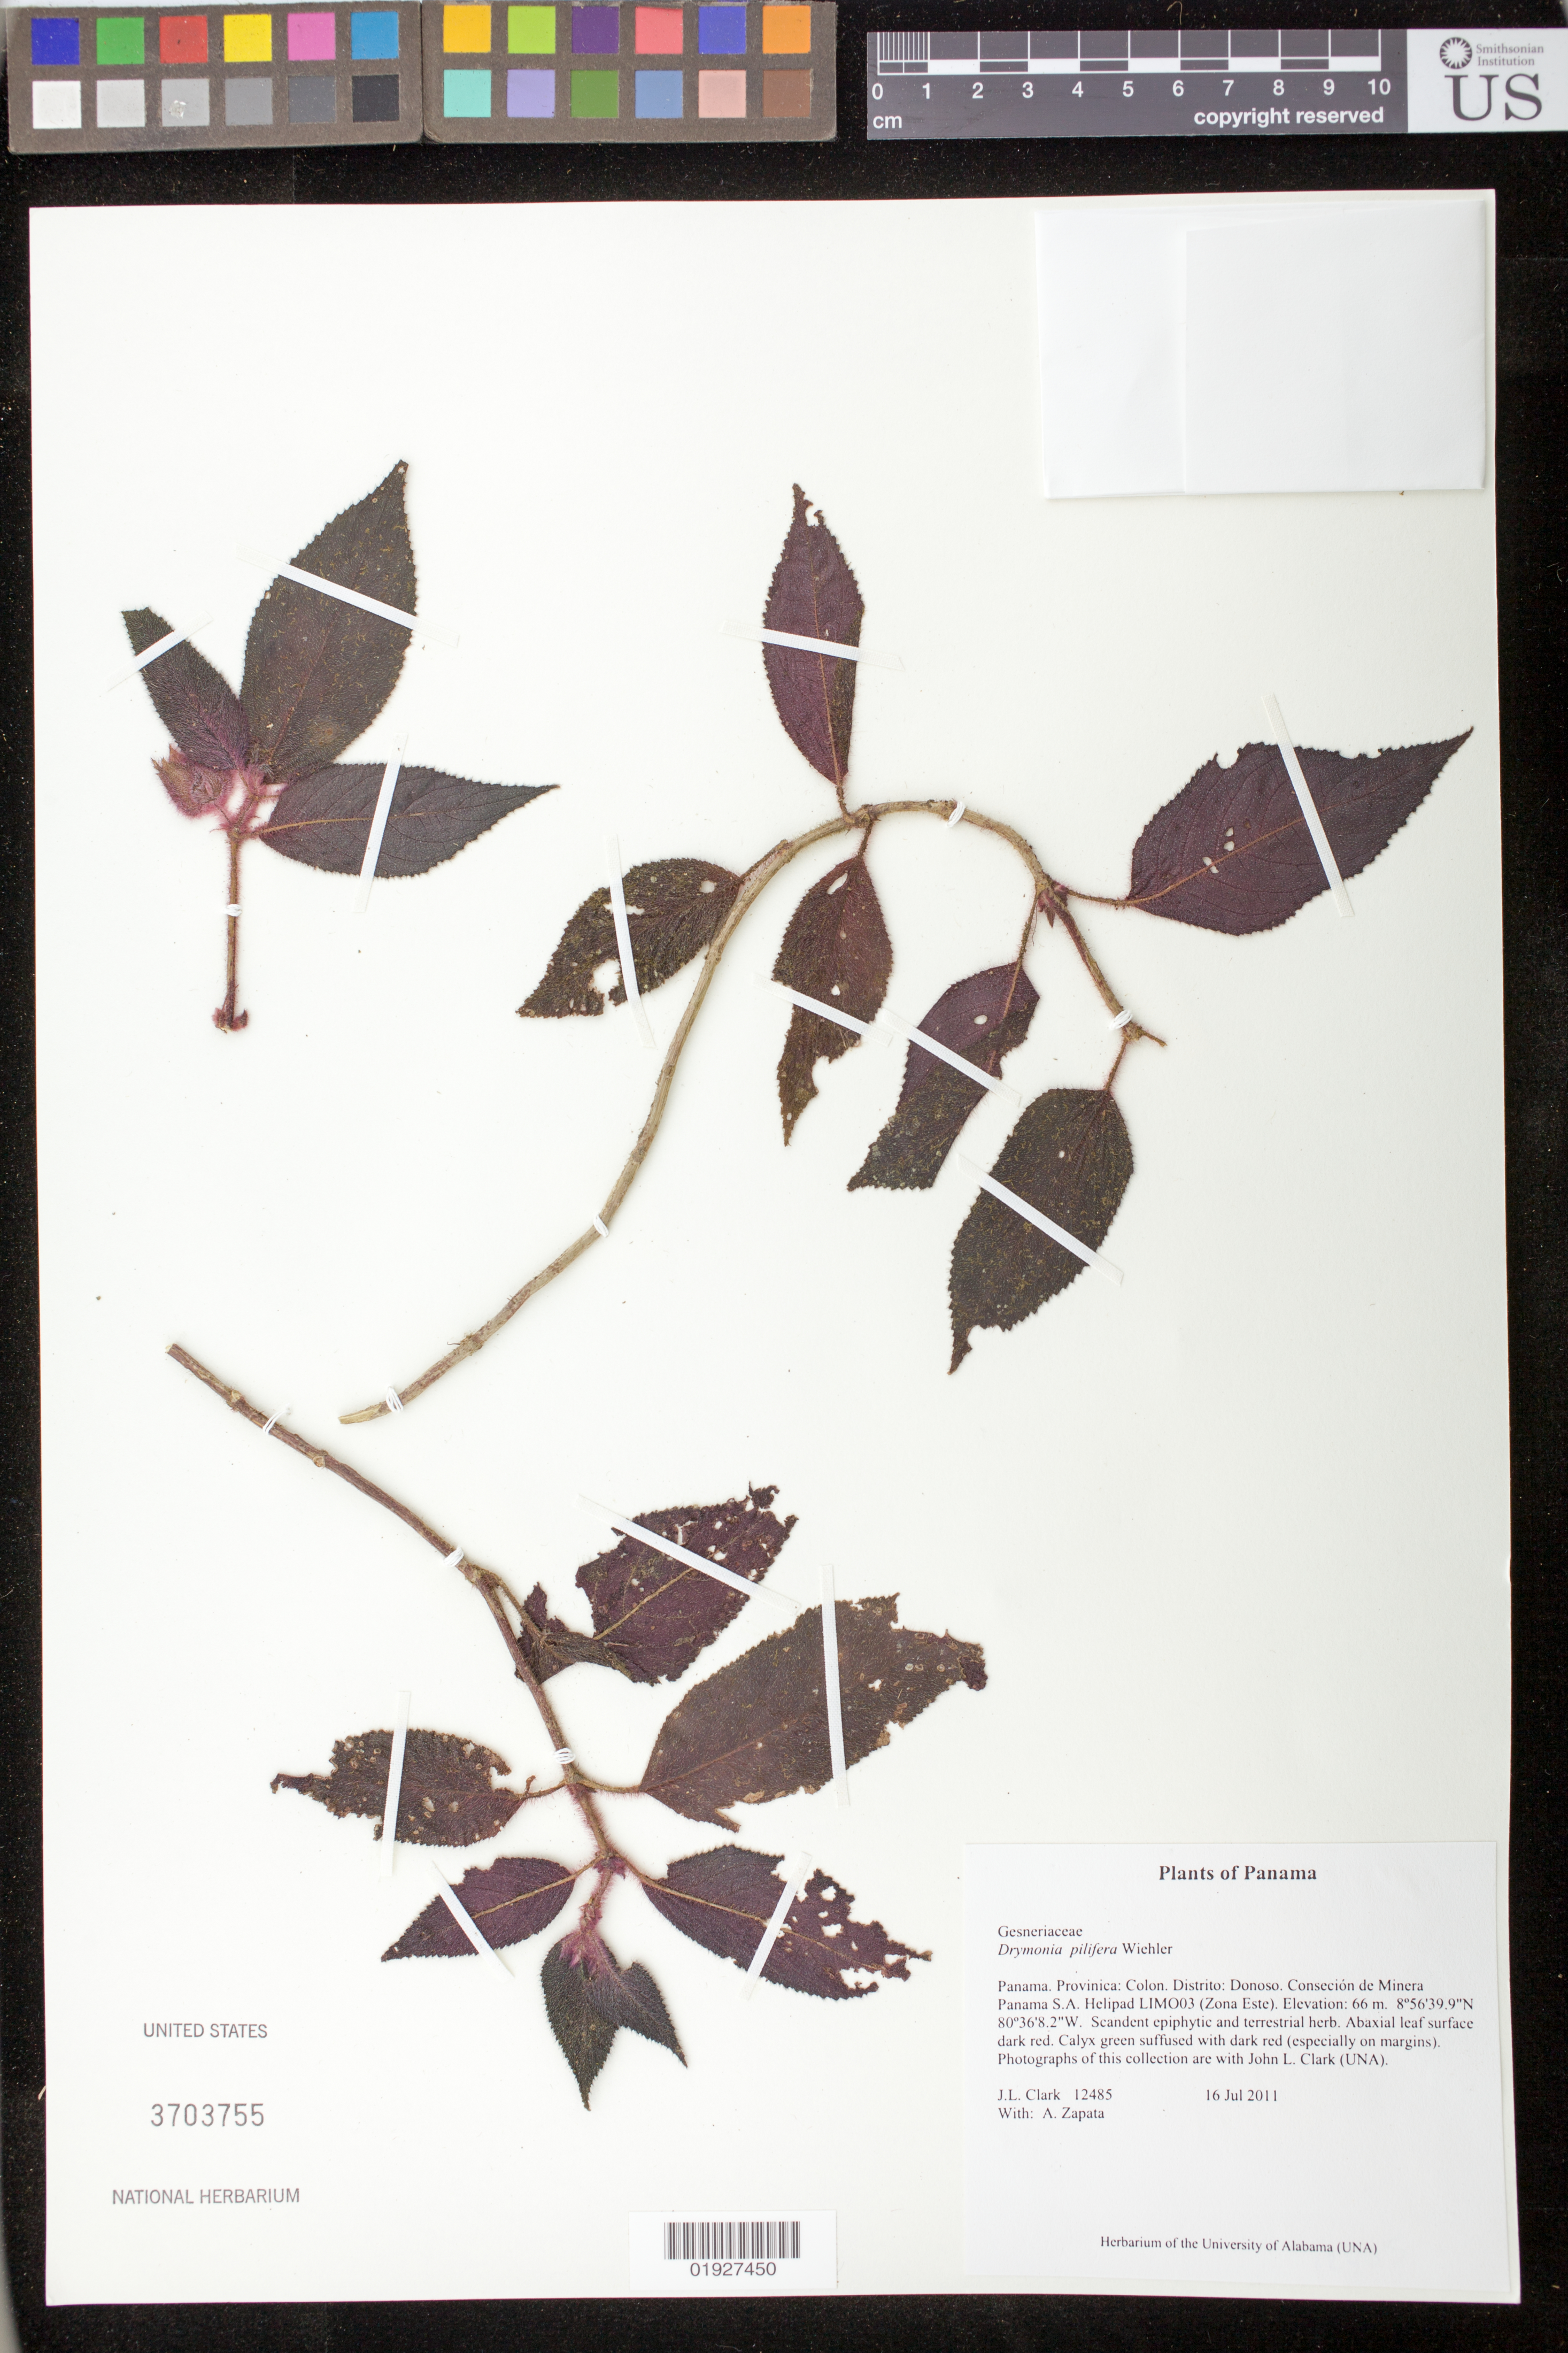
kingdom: Plantae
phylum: Tracheophyta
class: Magnoliopsida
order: Lamiales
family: Gesneriaceae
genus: Drymonia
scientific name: Drymonia pilifera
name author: Wiehler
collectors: J. L. Clark & A. Zapata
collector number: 12485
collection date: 2011-07-16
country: Panama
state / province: Colón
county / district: Donoso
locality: Conseción de Minera Panama S.A. Helipad LIMO03 (Zona Este).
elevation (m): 66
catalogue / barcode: US 3703755